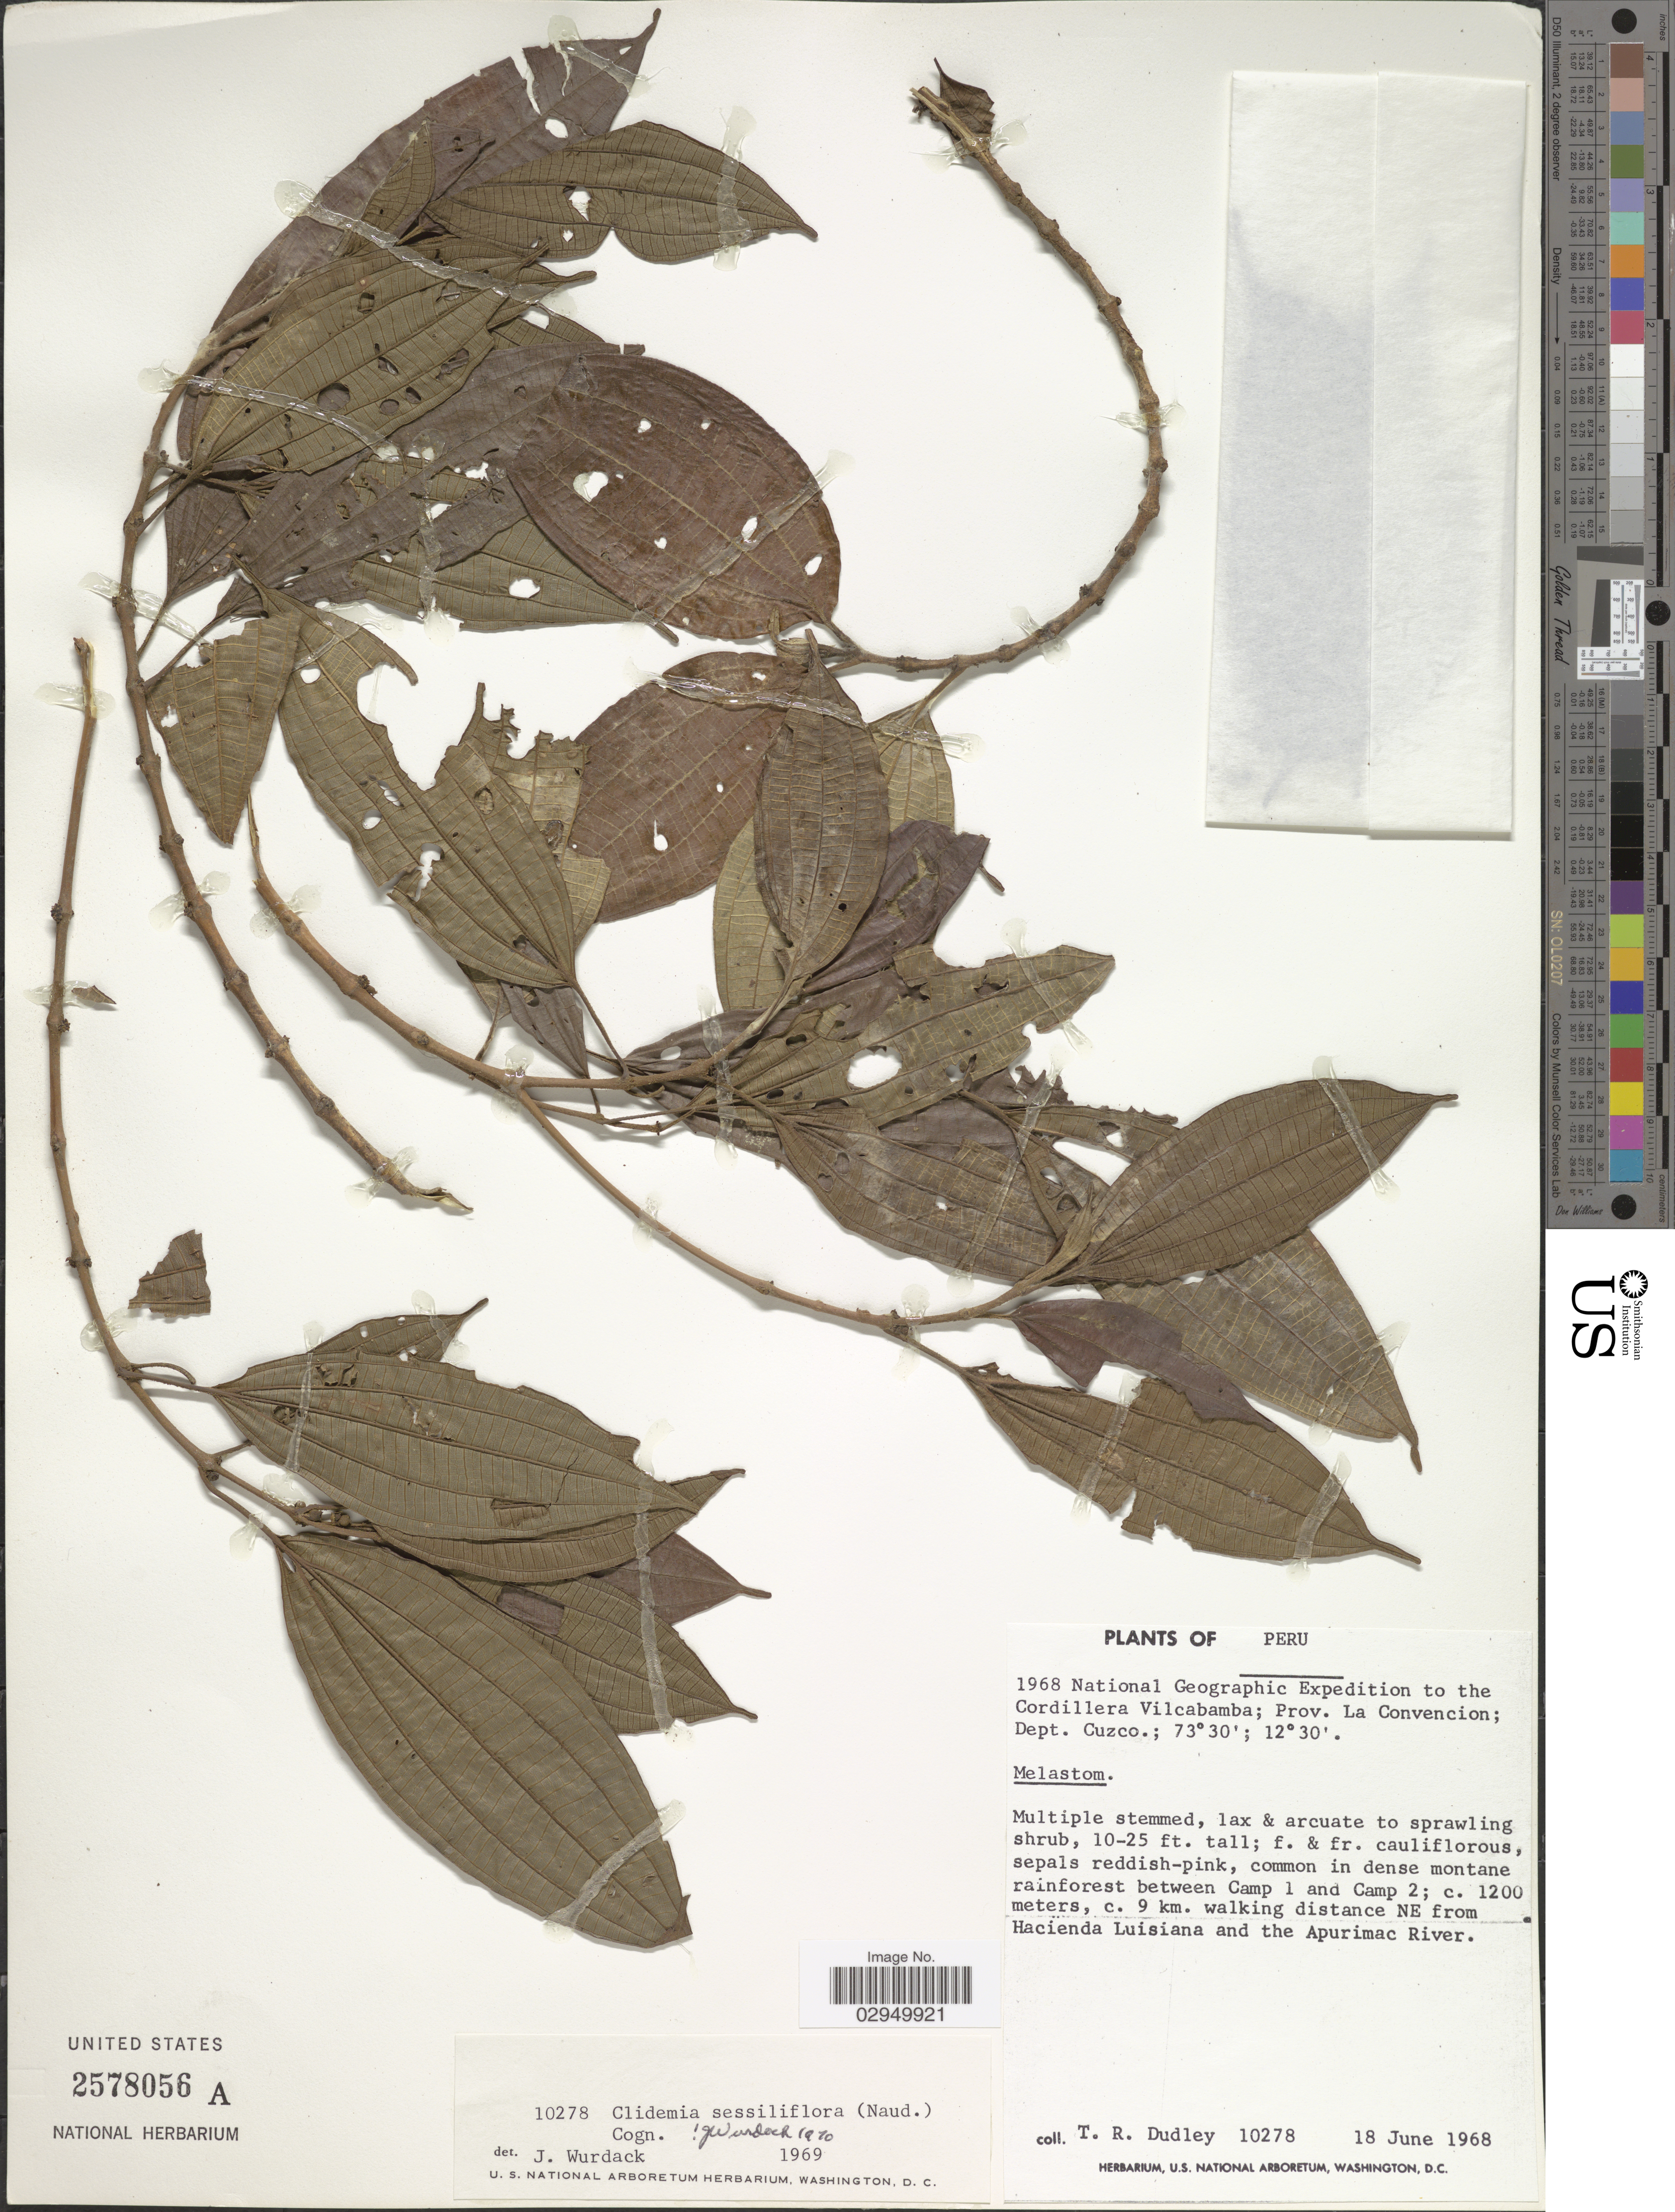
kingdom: Plantae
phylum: Tracheophyta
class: Magnoliopsida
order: Myrtales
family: Melastomataceae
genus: Clidemia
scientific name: Clidemia sessiliflora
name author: (Naudin) Cogn.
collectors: T. R. Dudley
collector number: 10278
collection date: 1968-06-18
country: Peru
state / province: Cusco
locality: The Cordillera Vilcabamba. [unsure placement] Prov. La Convencion; Dept. Cuzco. Common in dense montane rainforest between Camp 1 and Camp 2; c. 9 km. walking distance NE from Hacienda Luisiana and the Apurimac River.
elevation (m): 1200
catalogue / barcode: US 2578056A